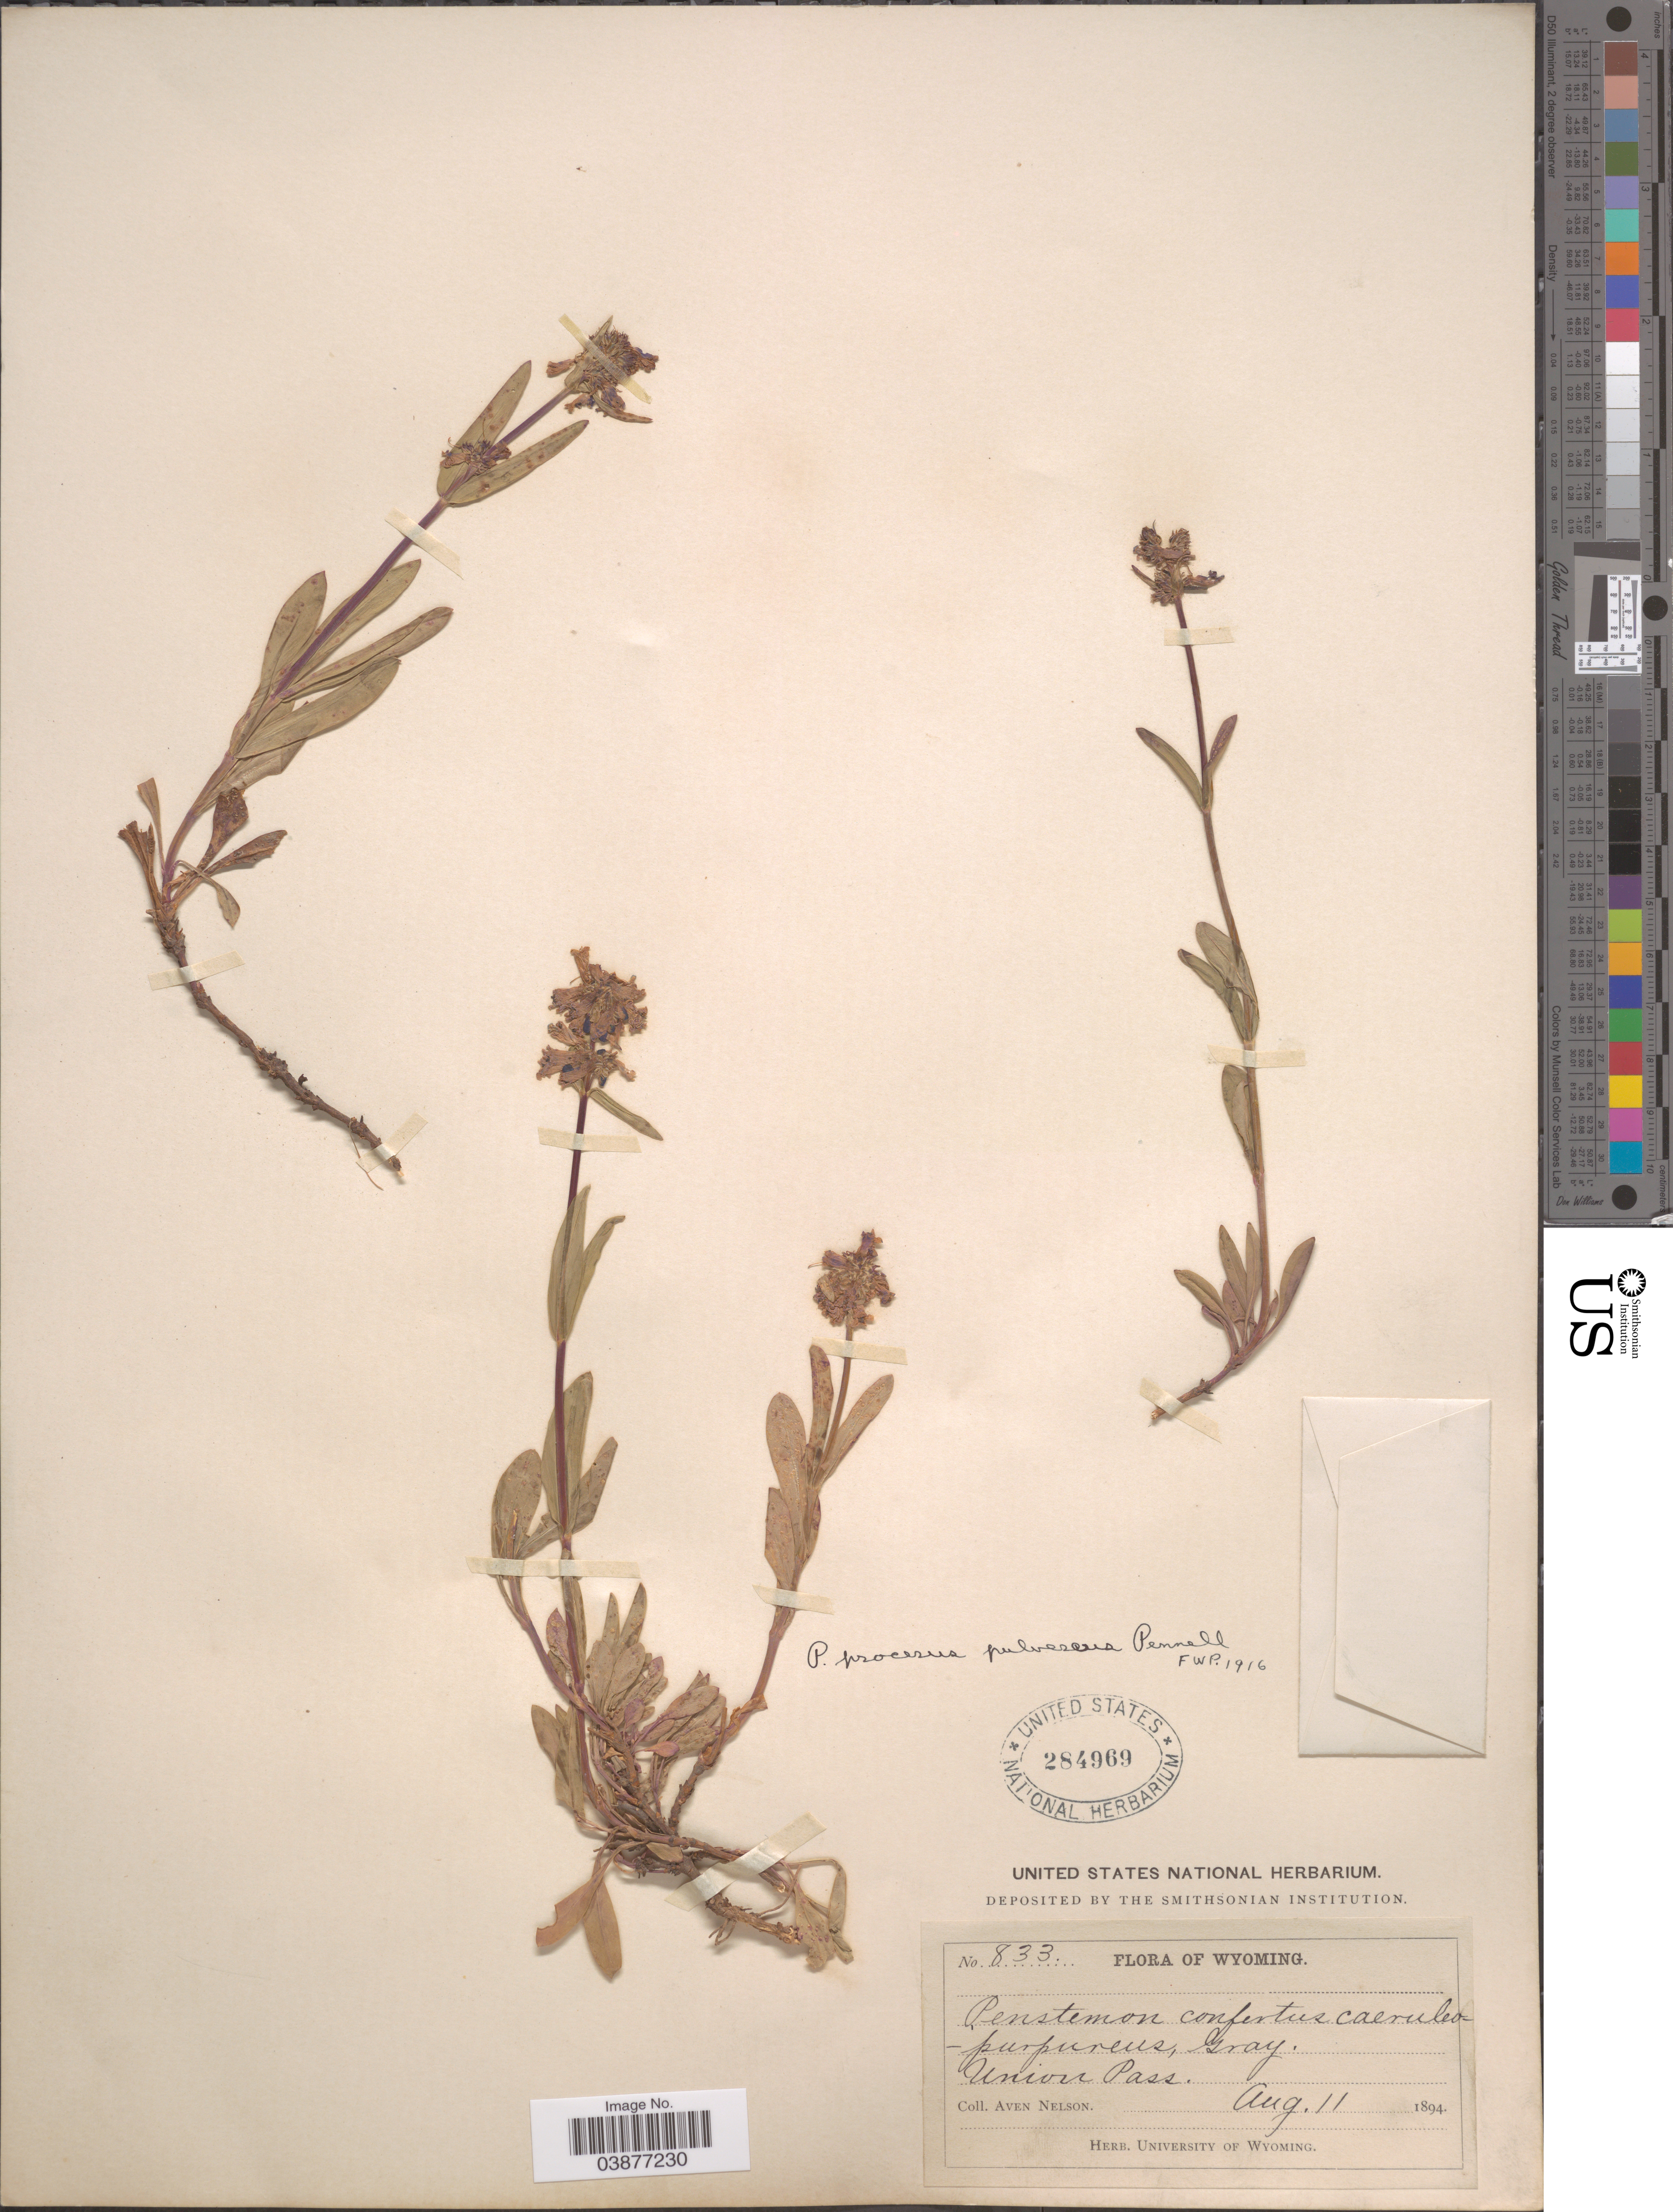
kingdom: Plantae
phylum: Tracheophyta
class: Magnoliopsida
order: Lamiales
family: Plantaginaceae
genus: Penstemon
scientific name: Penstemon procerus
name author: Douglas ex Graham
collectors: A. Nelson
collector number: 833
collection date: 1894-08-11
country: United States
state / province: Wyoming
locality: Union Pass.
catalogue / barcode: US 284969